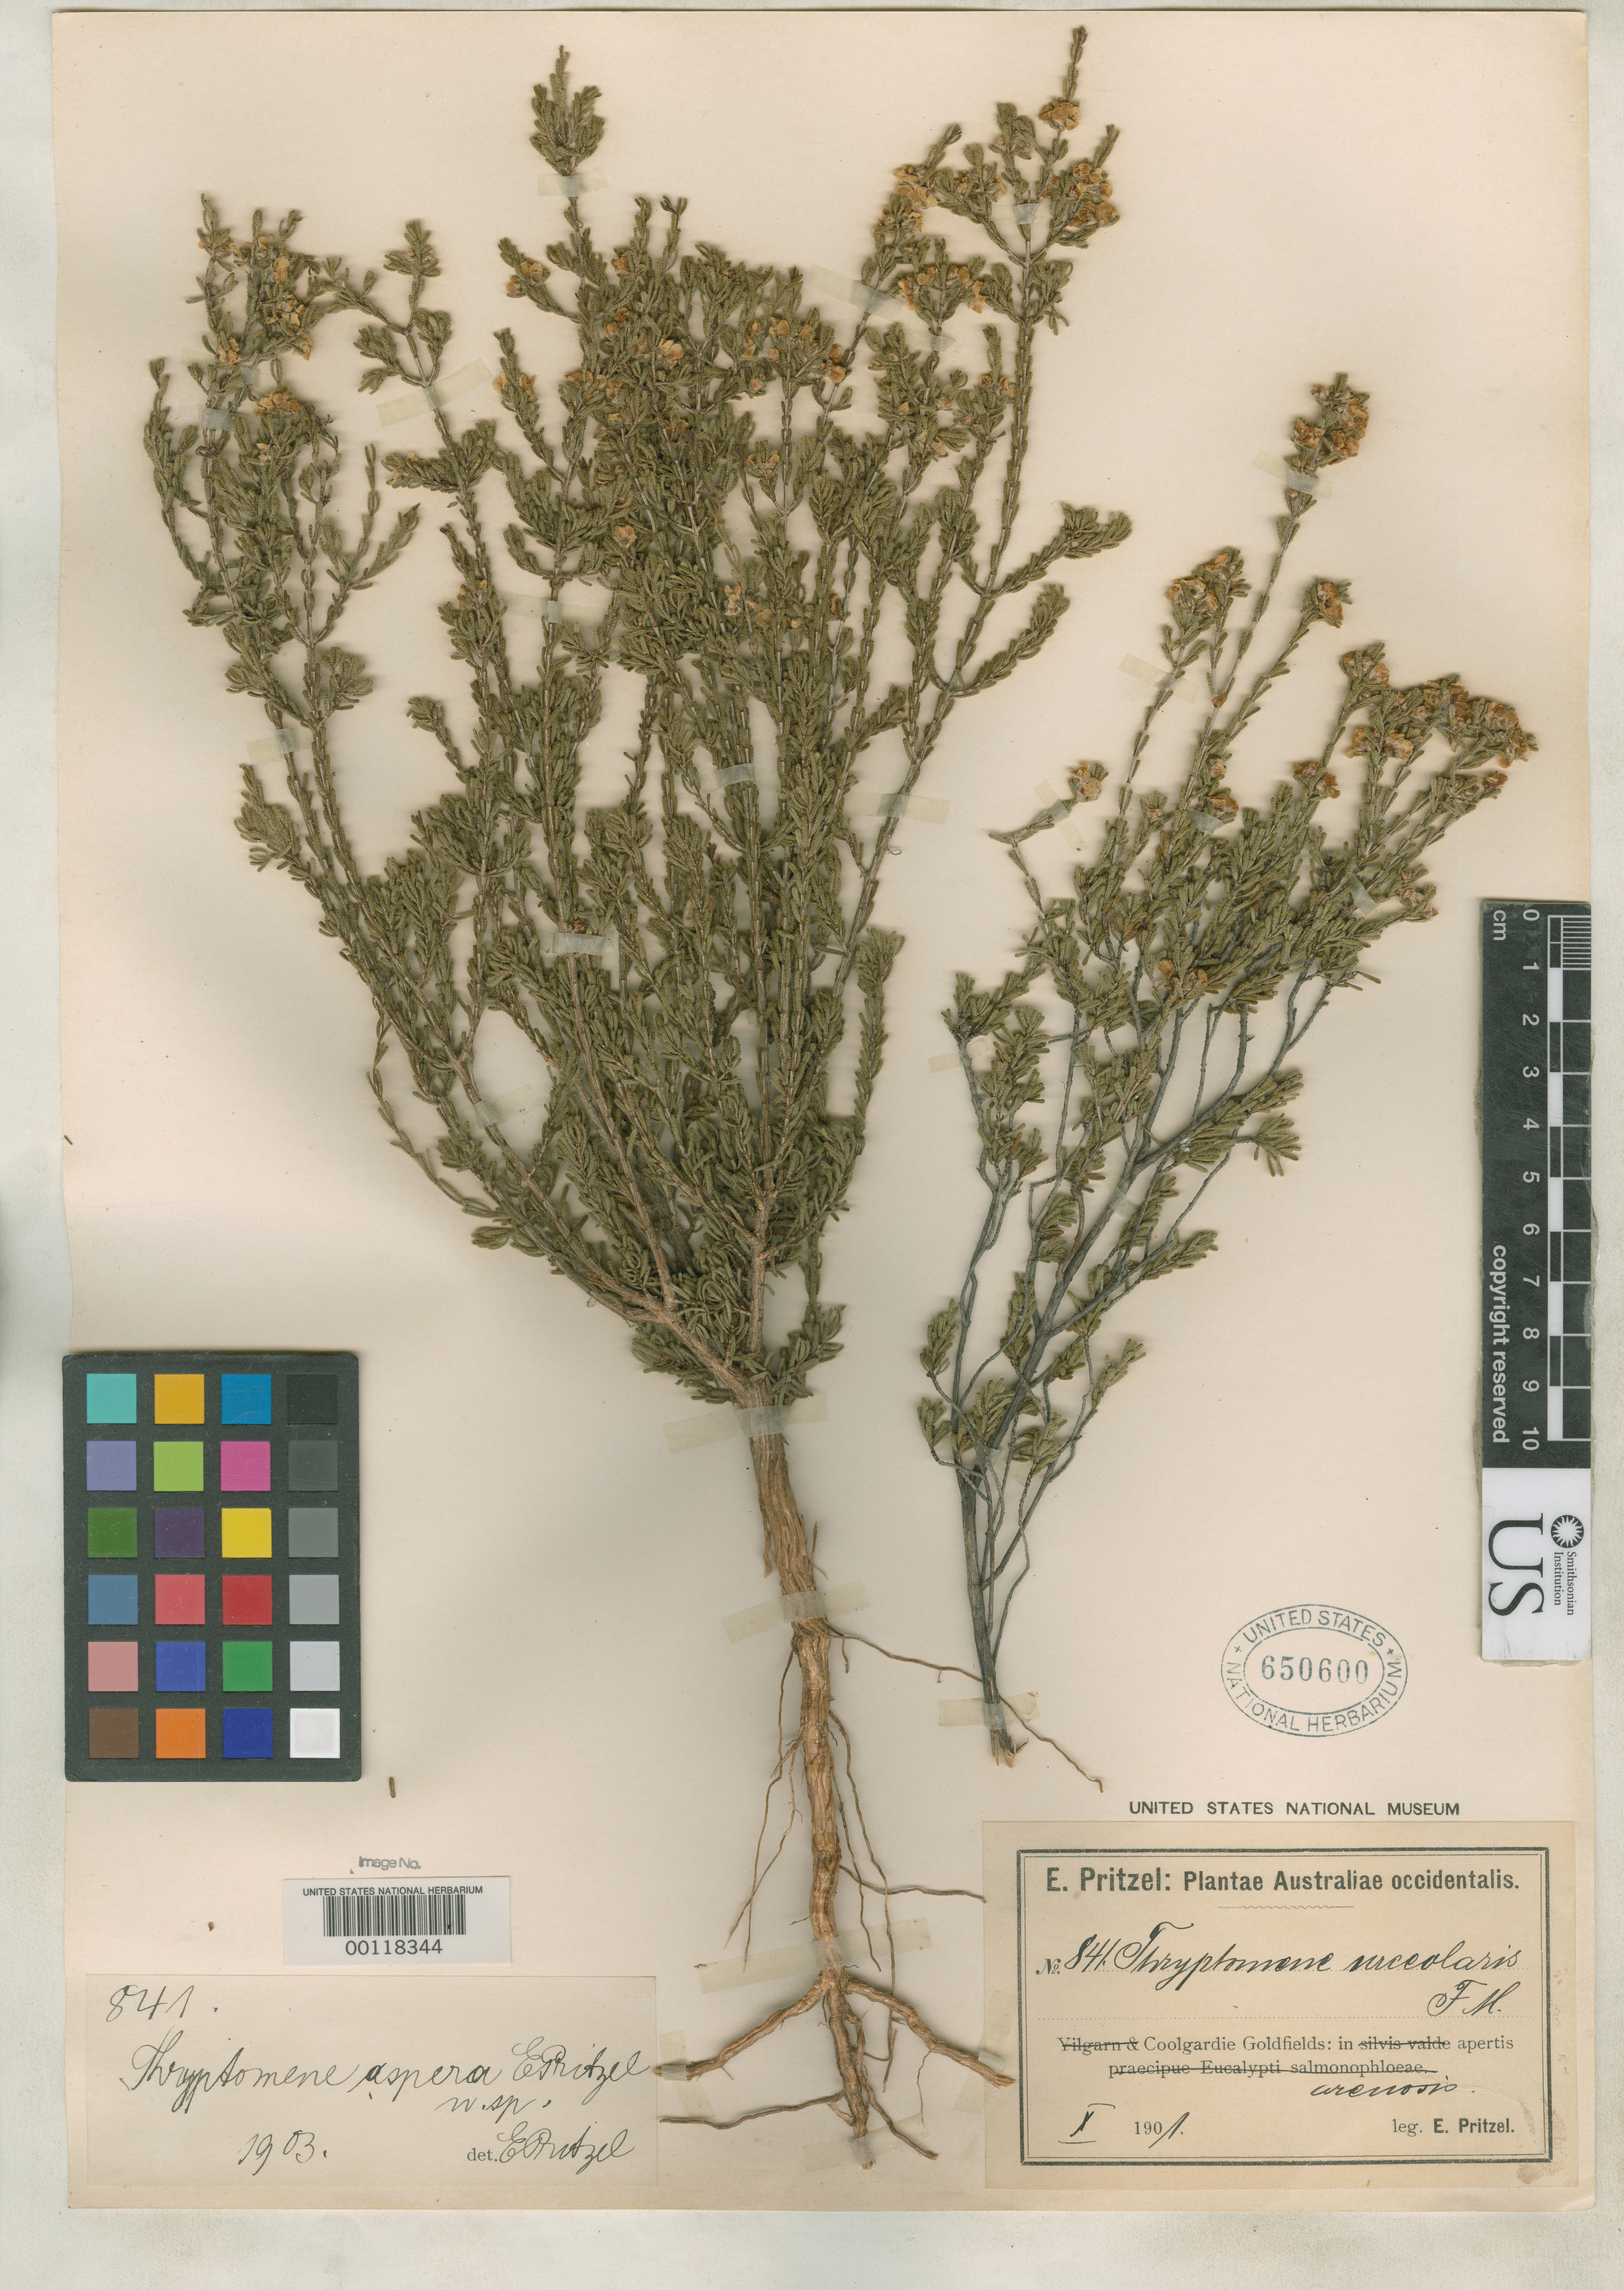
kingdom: Plantae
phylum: Tracheophyta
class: Magnoliopsida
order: Myrtales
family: Myrtaceae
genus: Thryptomene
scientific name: Thryptomene aspera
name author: E. Pritz.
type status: Isotype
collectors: E. G. Pritzel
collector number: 841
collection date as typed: Oct 1901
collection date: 1901-10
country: Australia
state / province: Western Australia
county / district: Coolgardie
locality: Coolgardie goldfields.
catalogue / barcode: US 650600